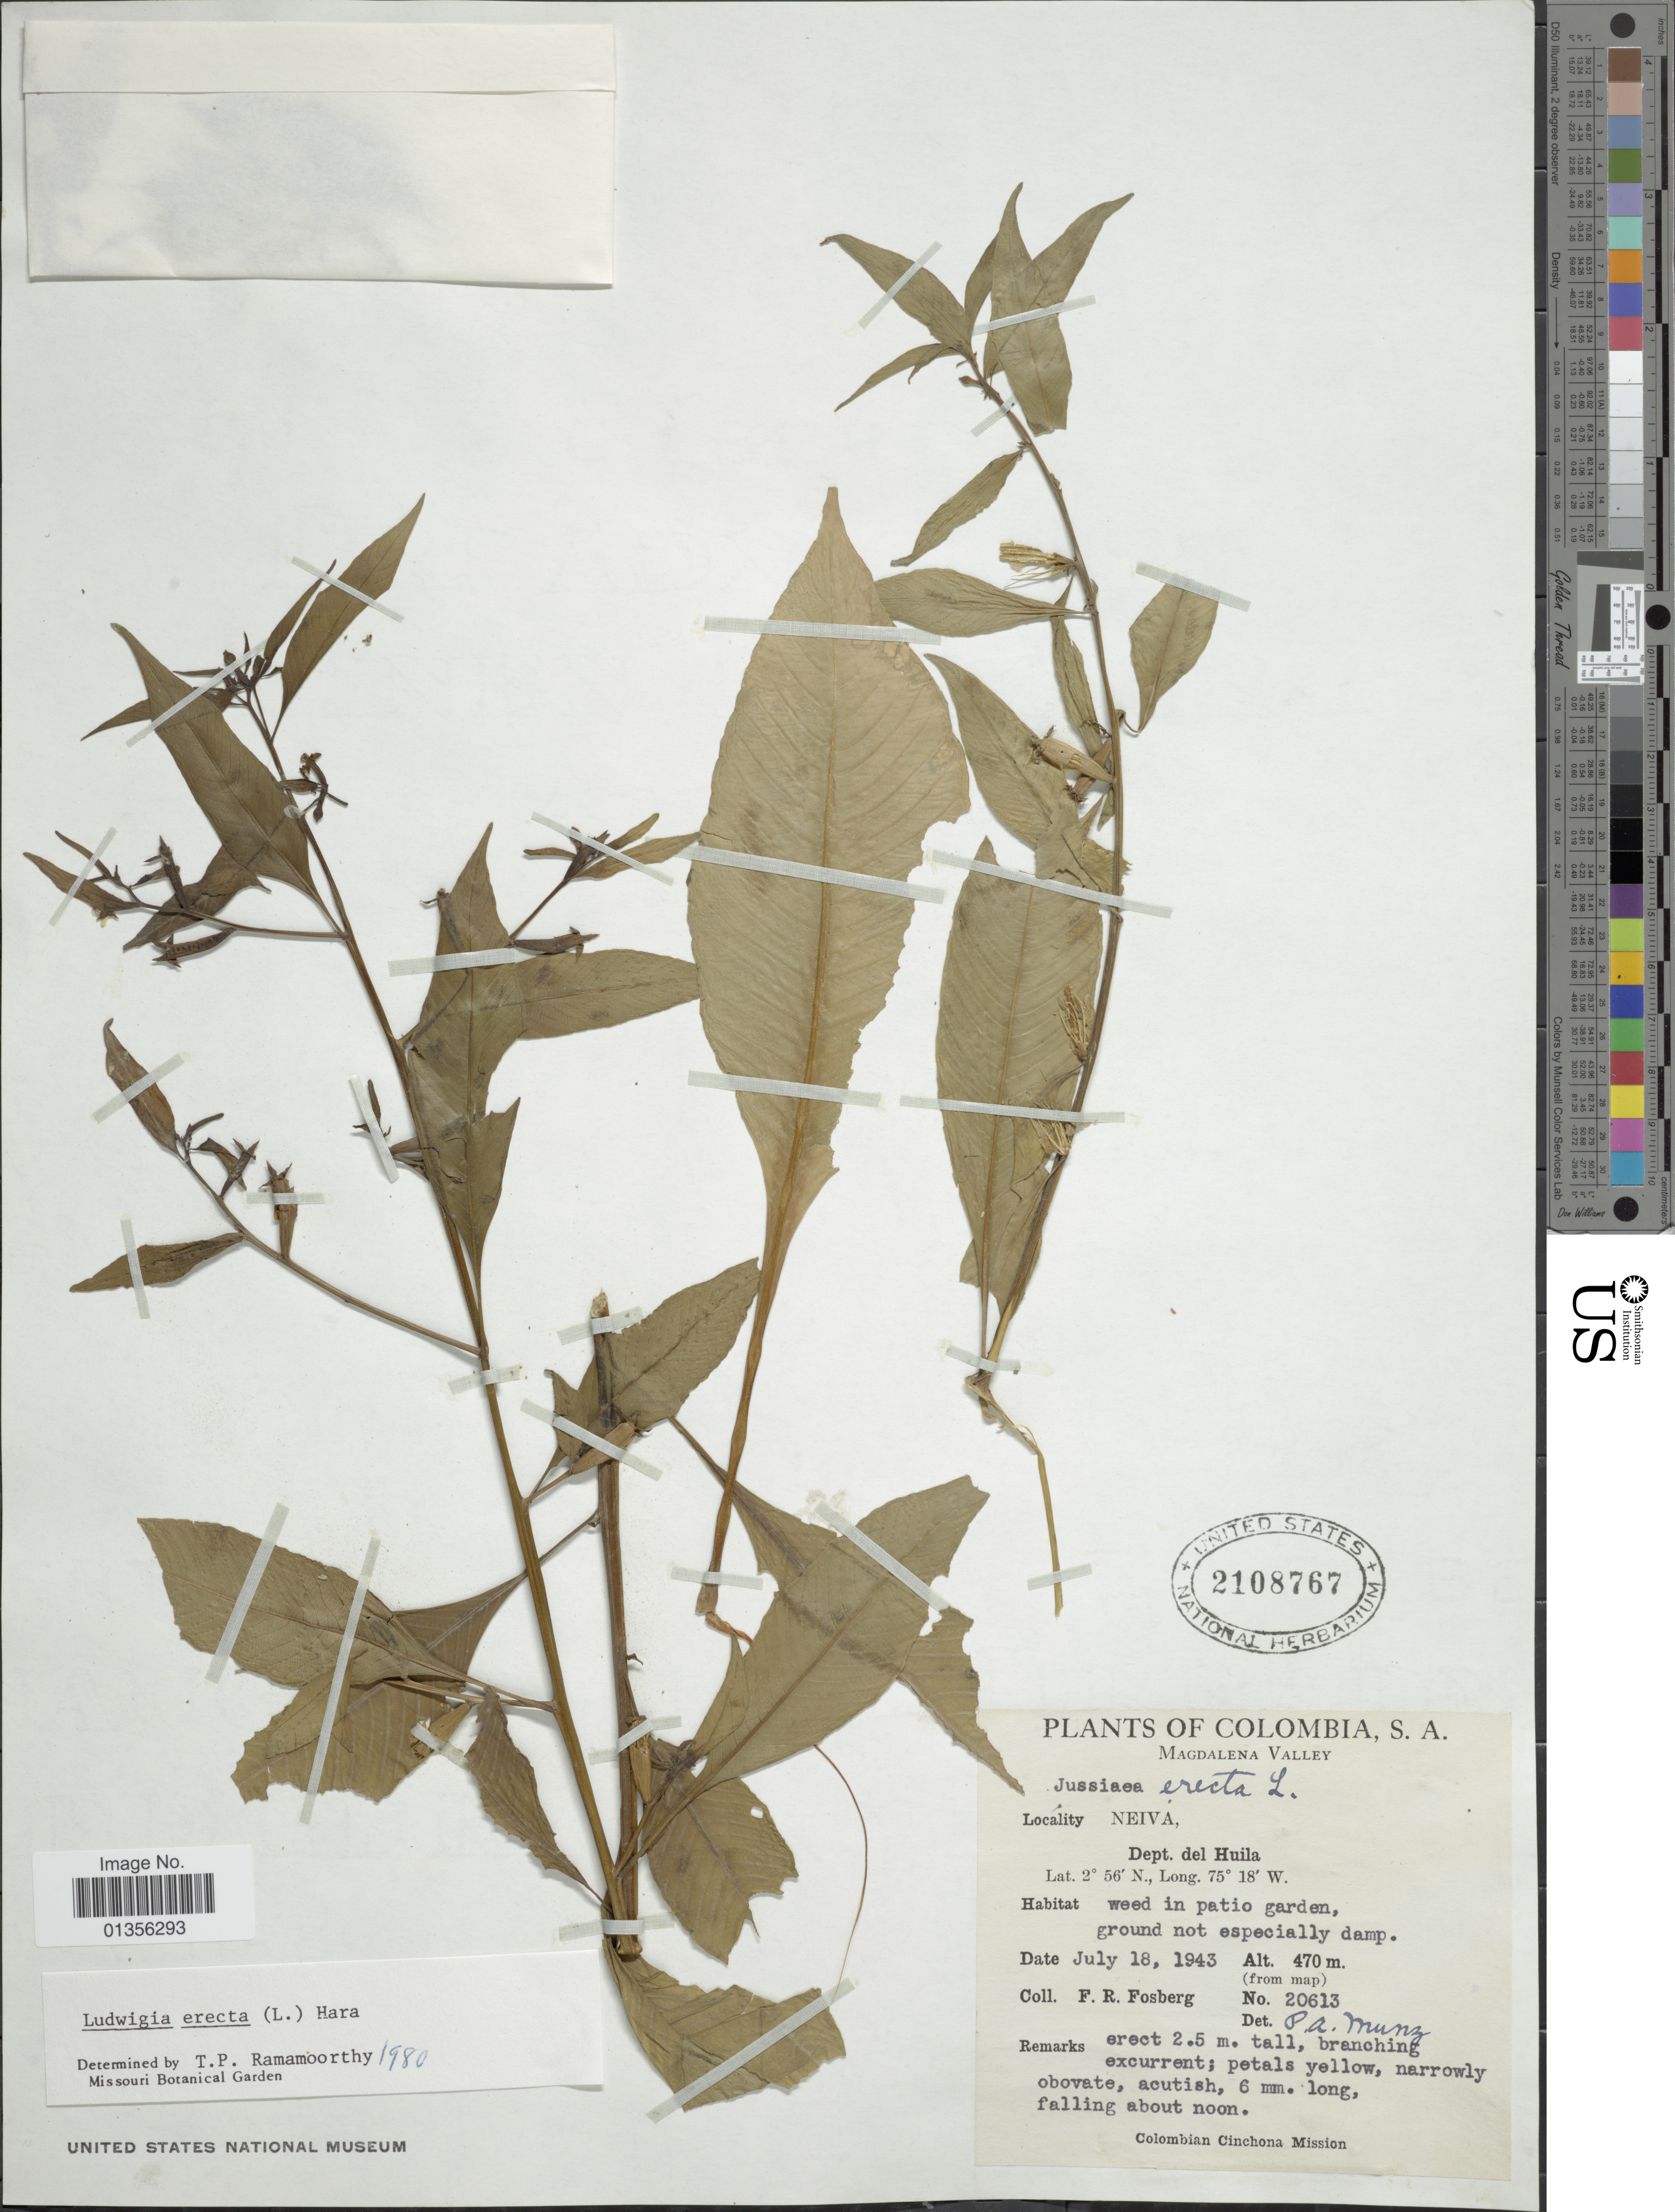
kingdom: Plantae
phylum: Tracheophyta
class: Magnoliopsida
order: Myrtales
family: Onagraceae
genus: Ludwigia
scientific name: Ludwigia erecta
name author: (L.) H. Hara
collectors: F. R. Fosberg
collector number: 20613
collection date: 1943-07-18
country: Colombia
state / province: Magdalena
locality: Neiva, Dept. del Huila.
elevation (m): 470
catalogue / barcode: US 2108767